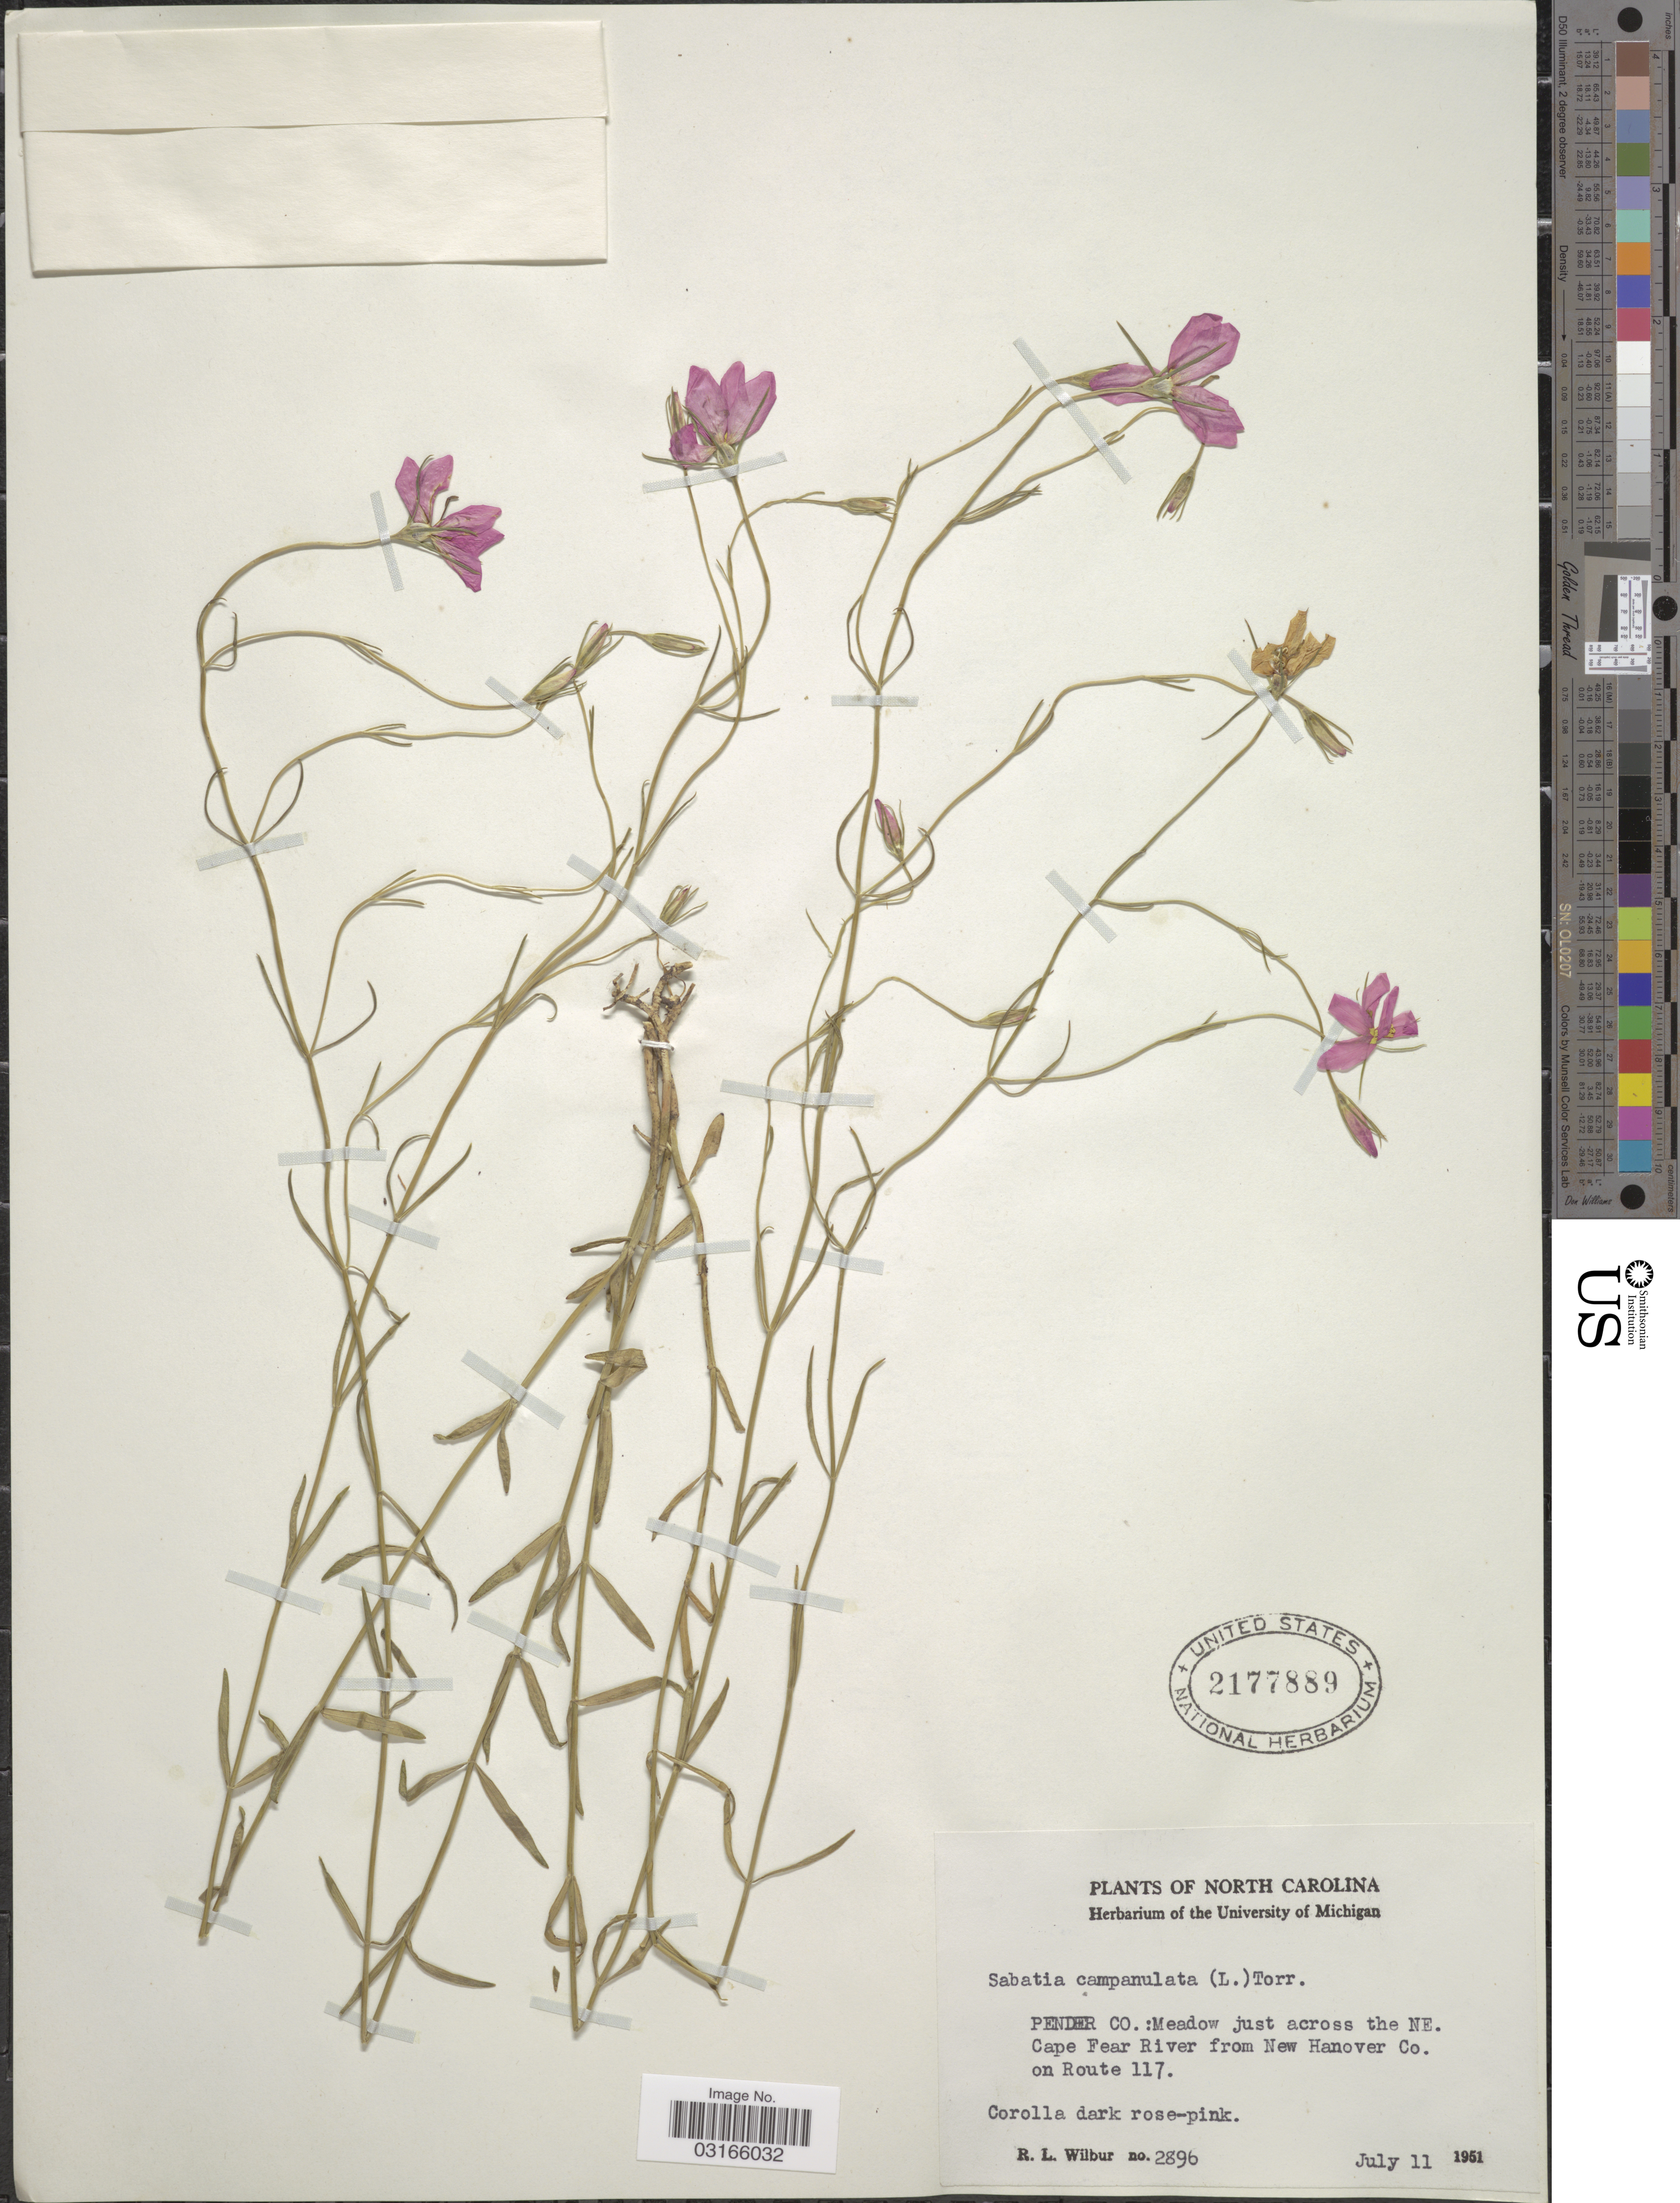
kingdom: Plantae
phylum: Tracheophyta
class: Magnoliopsida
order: Gentianales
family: Gentianaceae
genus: Sabatia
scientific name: Sabatia campanulata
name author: (L.) Torr.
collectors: R. L. Wilbur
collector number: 2896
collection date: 1951-07-11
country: United States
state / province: North Carolina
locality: Pender Co.: Meadow just across the NE, Cape Fear River from New Hanover Co., on Route 117.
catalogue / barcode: US 2177889